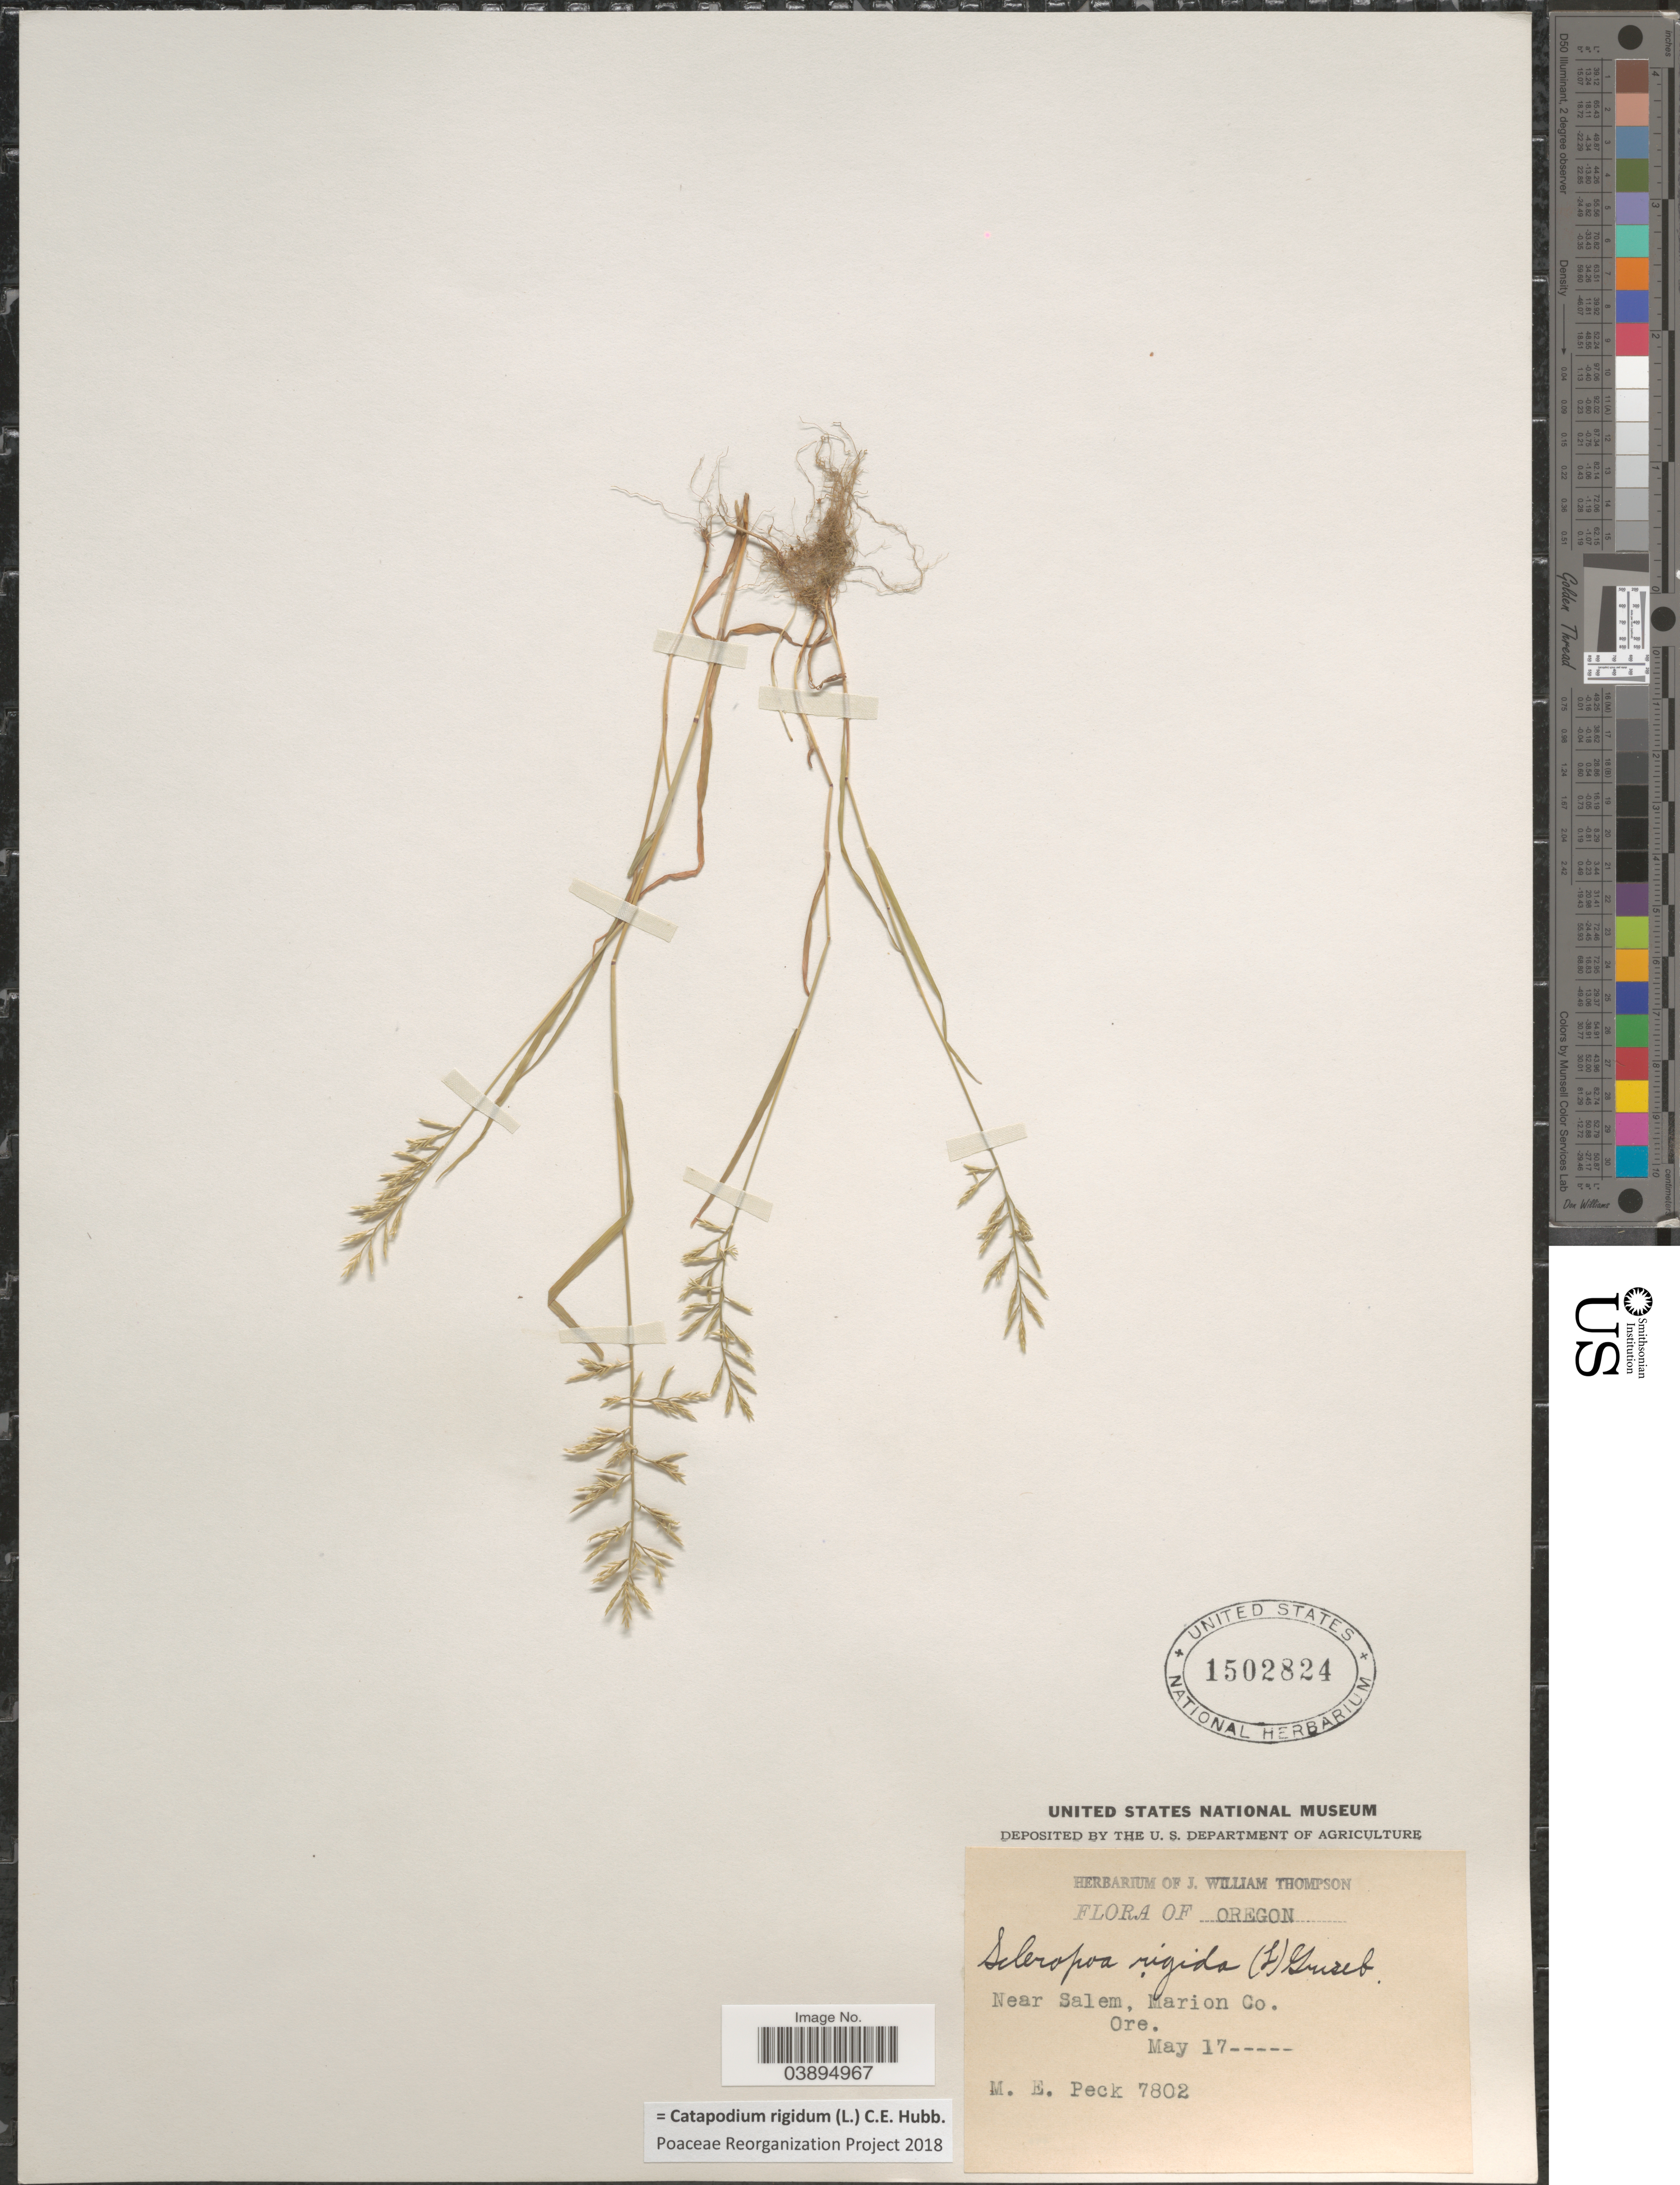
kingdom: Plantae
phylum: Tracheophyta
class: Liliopsida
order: Poales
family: Poaceae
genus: Catapodium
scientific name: Catapodium rigidum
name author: (L.) C.E. Hubb.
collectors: M. E. Peck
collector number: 7802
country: United States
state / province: Oregon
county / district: Marion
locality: Near Salem, Marion Co.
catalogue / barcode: US 1502824